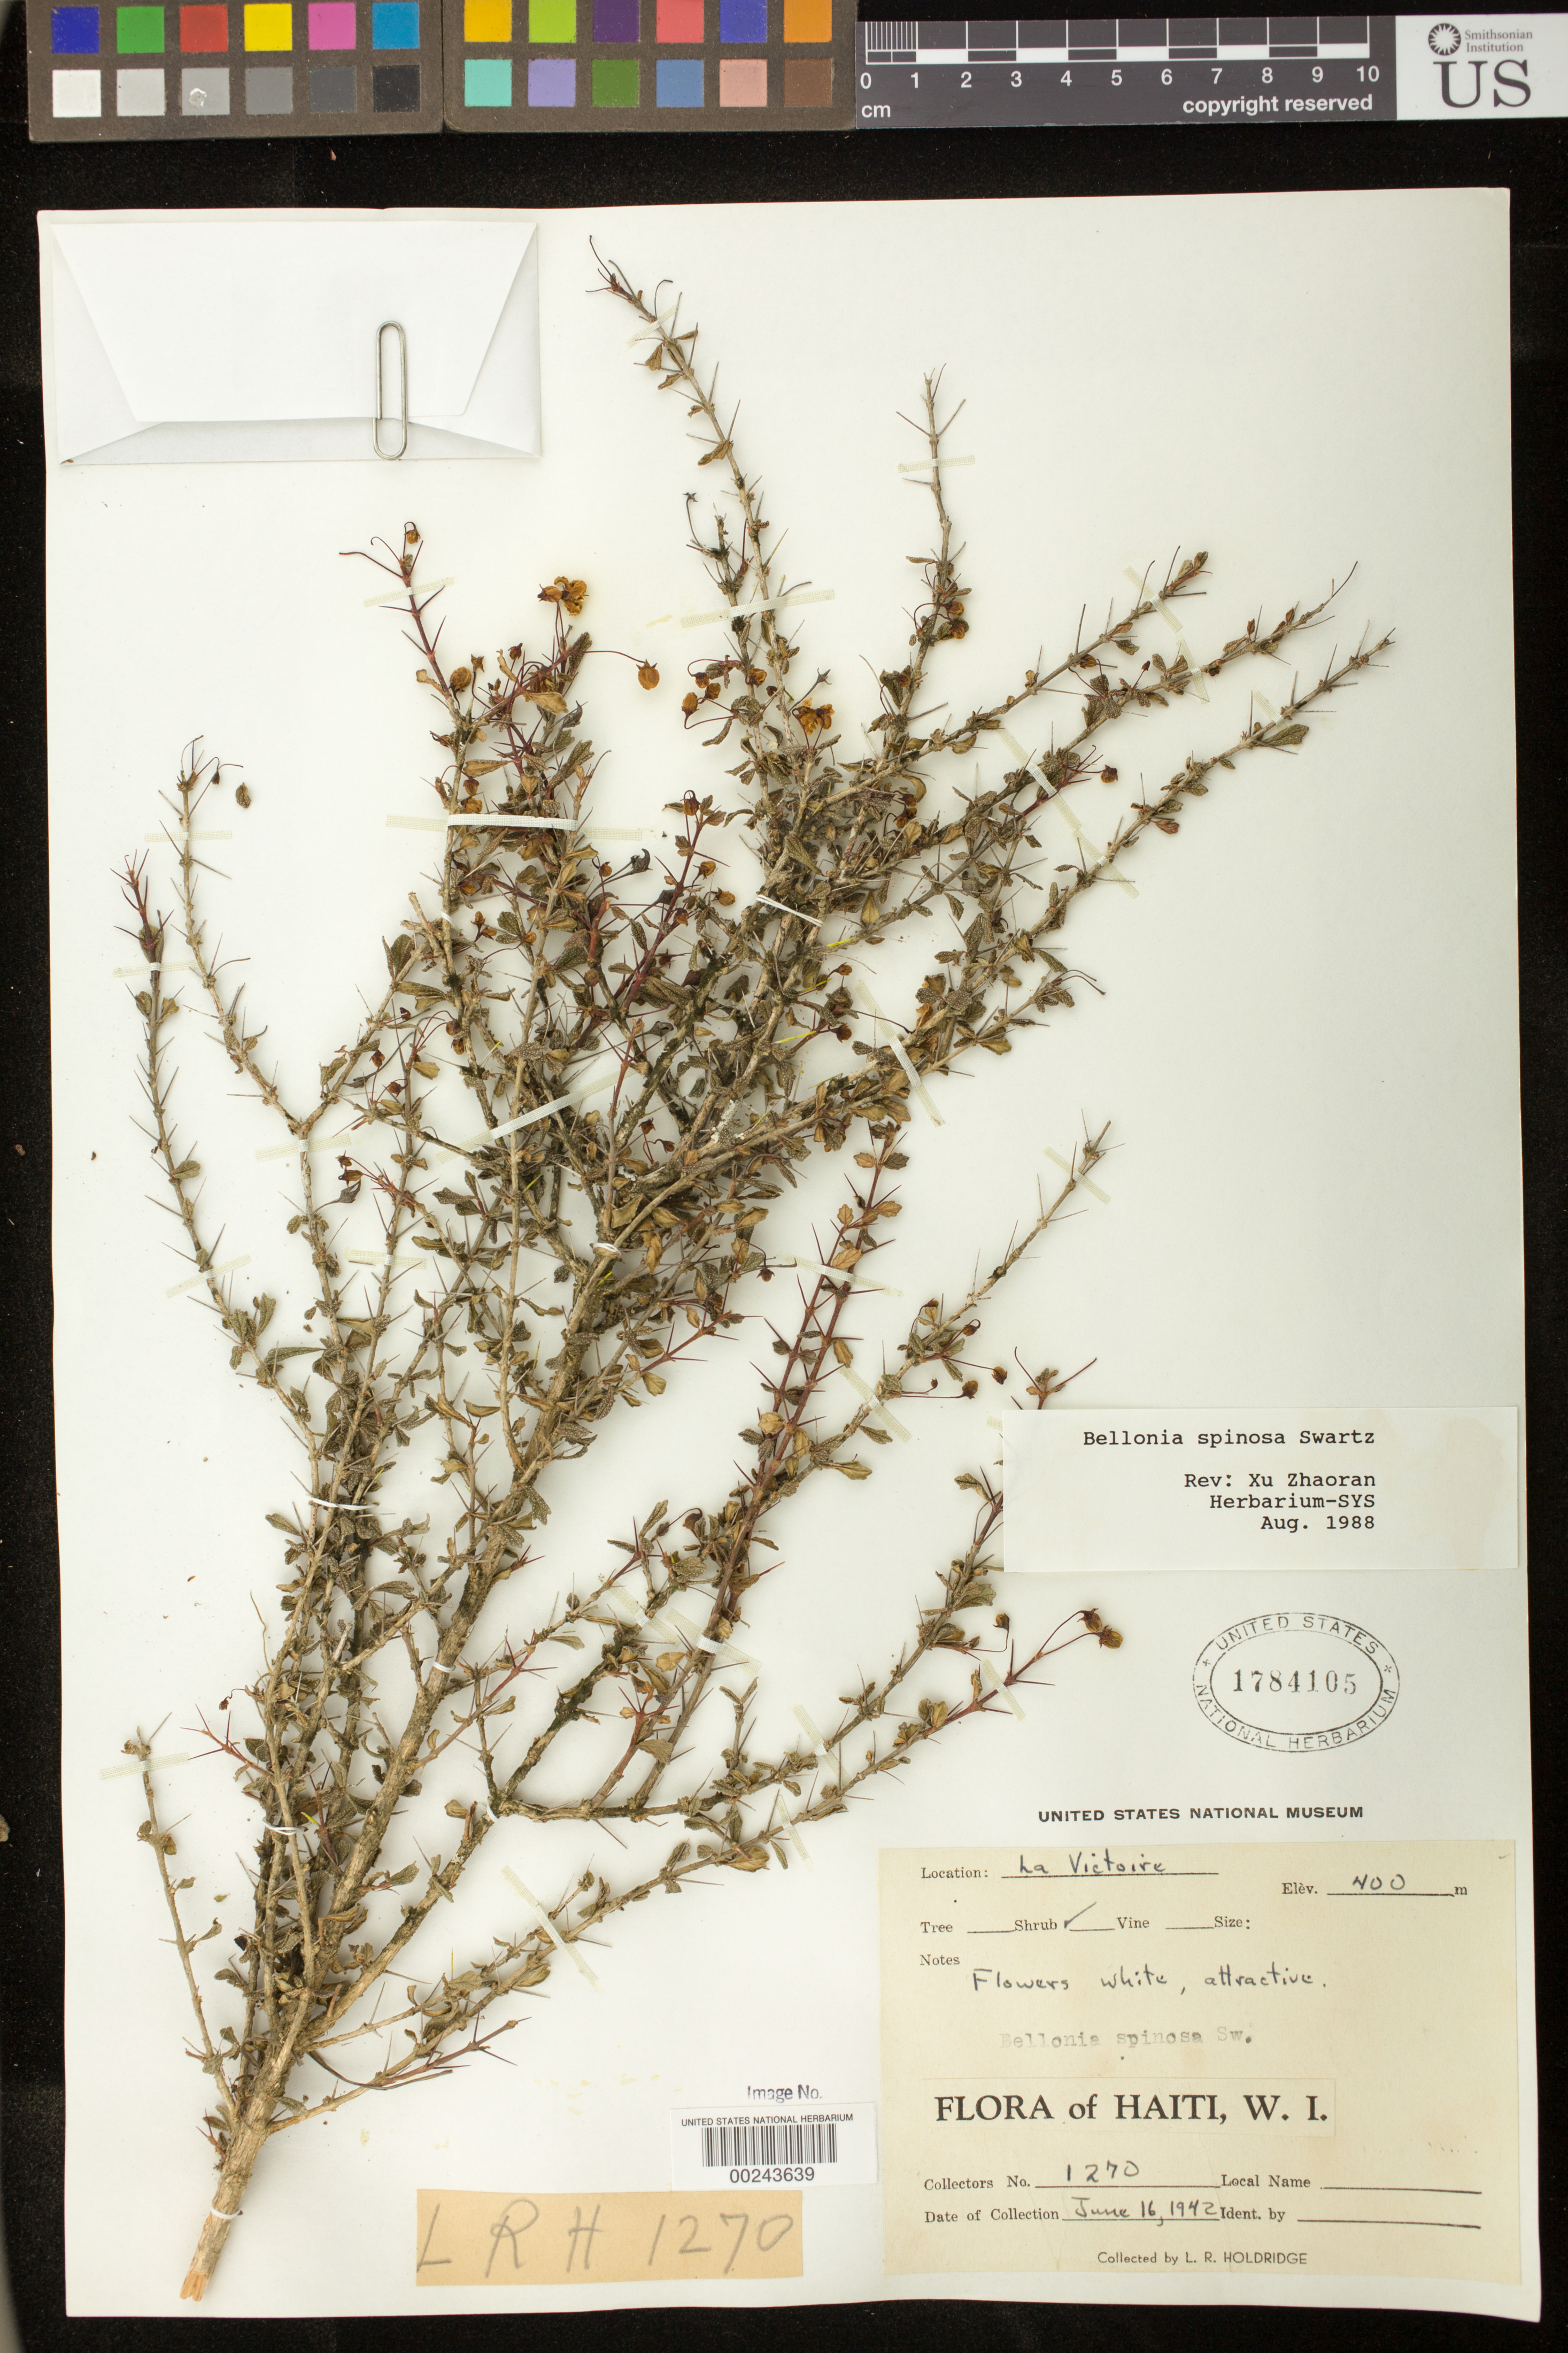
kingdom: Plantae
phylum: Tracheophyta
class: Magnoliopsida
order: Lamiales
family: Gesneriaceae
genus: Bellonia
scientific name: Bellonia spinosa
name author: Sw.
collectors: L. Holdridge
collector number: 1270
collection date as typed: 16 Jun 1942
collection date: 1942-06-16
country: Haiti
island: Hispaniola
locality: La Victoire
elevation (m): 400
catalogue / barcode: US 1784105